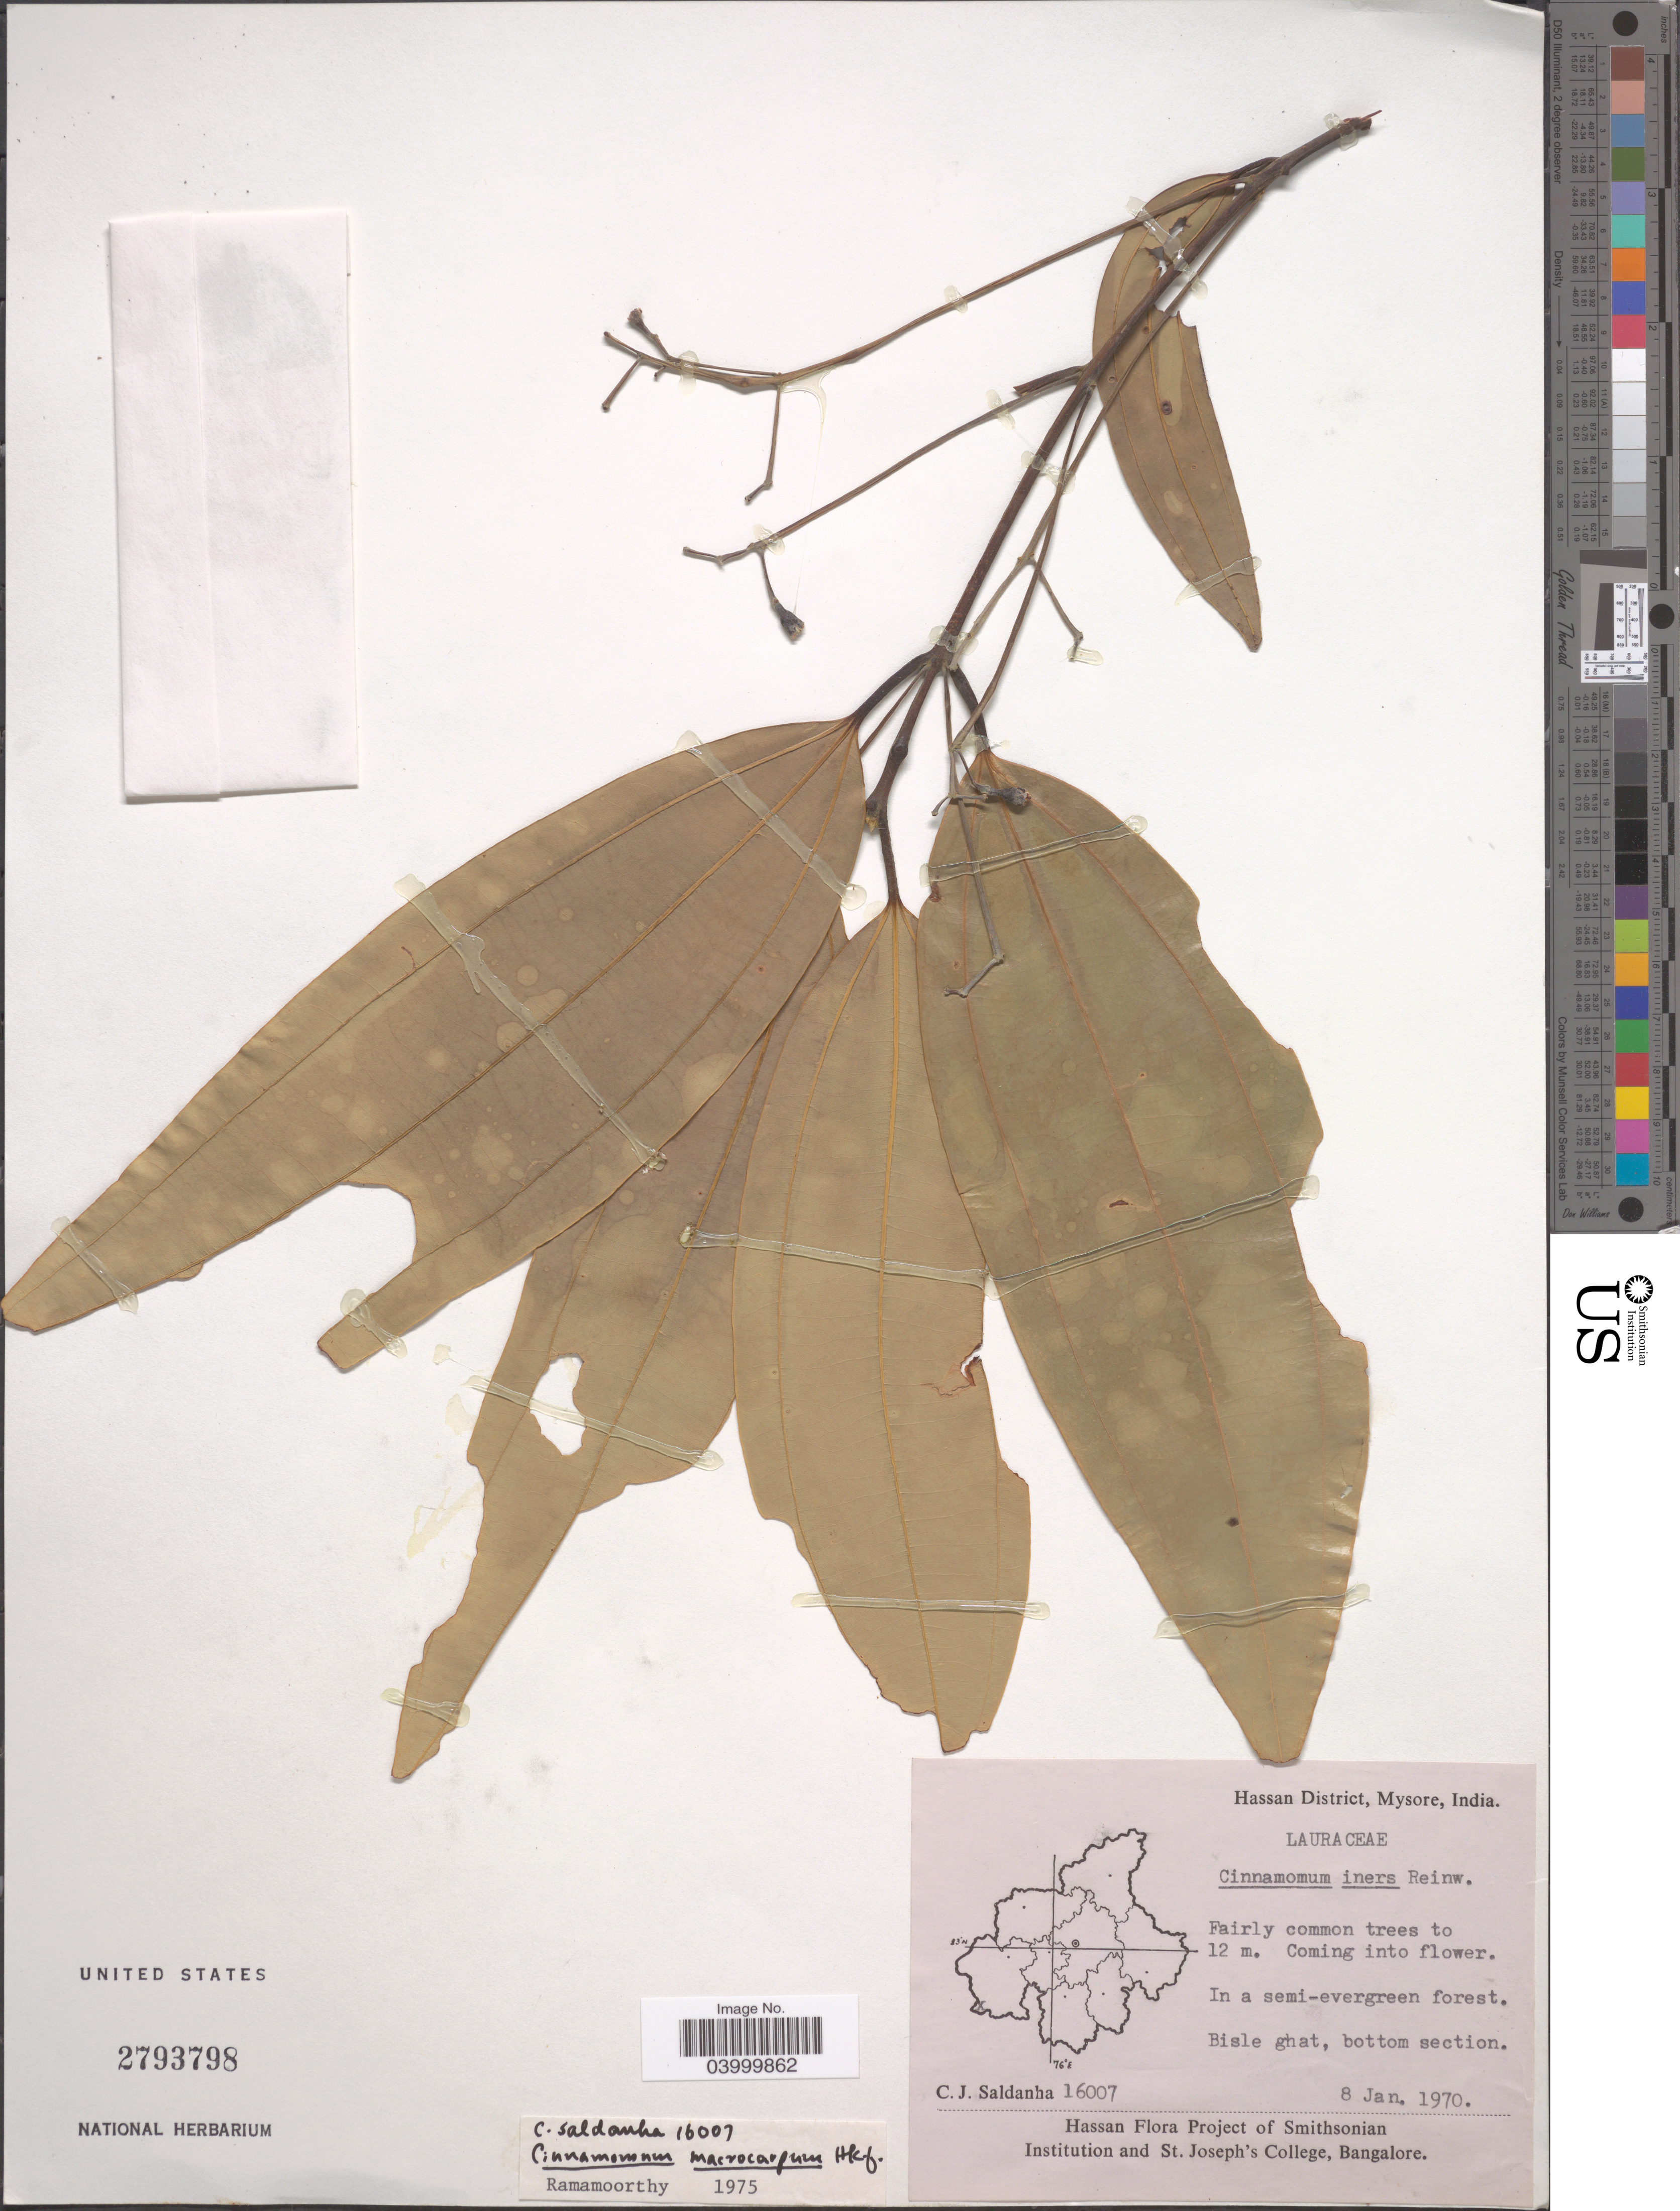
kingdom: Plantae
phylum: Tracheophyta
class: Magnoliopsida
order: Laurales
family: Lauraceae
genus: Cinnamomum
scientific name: Cinnamomum macrocarpum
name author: Hook. f.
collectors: C. J. Saldanha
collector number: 16007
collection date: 1970-01-08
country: India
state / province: Karnataka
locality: Hassan District, Mysore. Bisle ghat.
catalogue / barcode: US 2793798